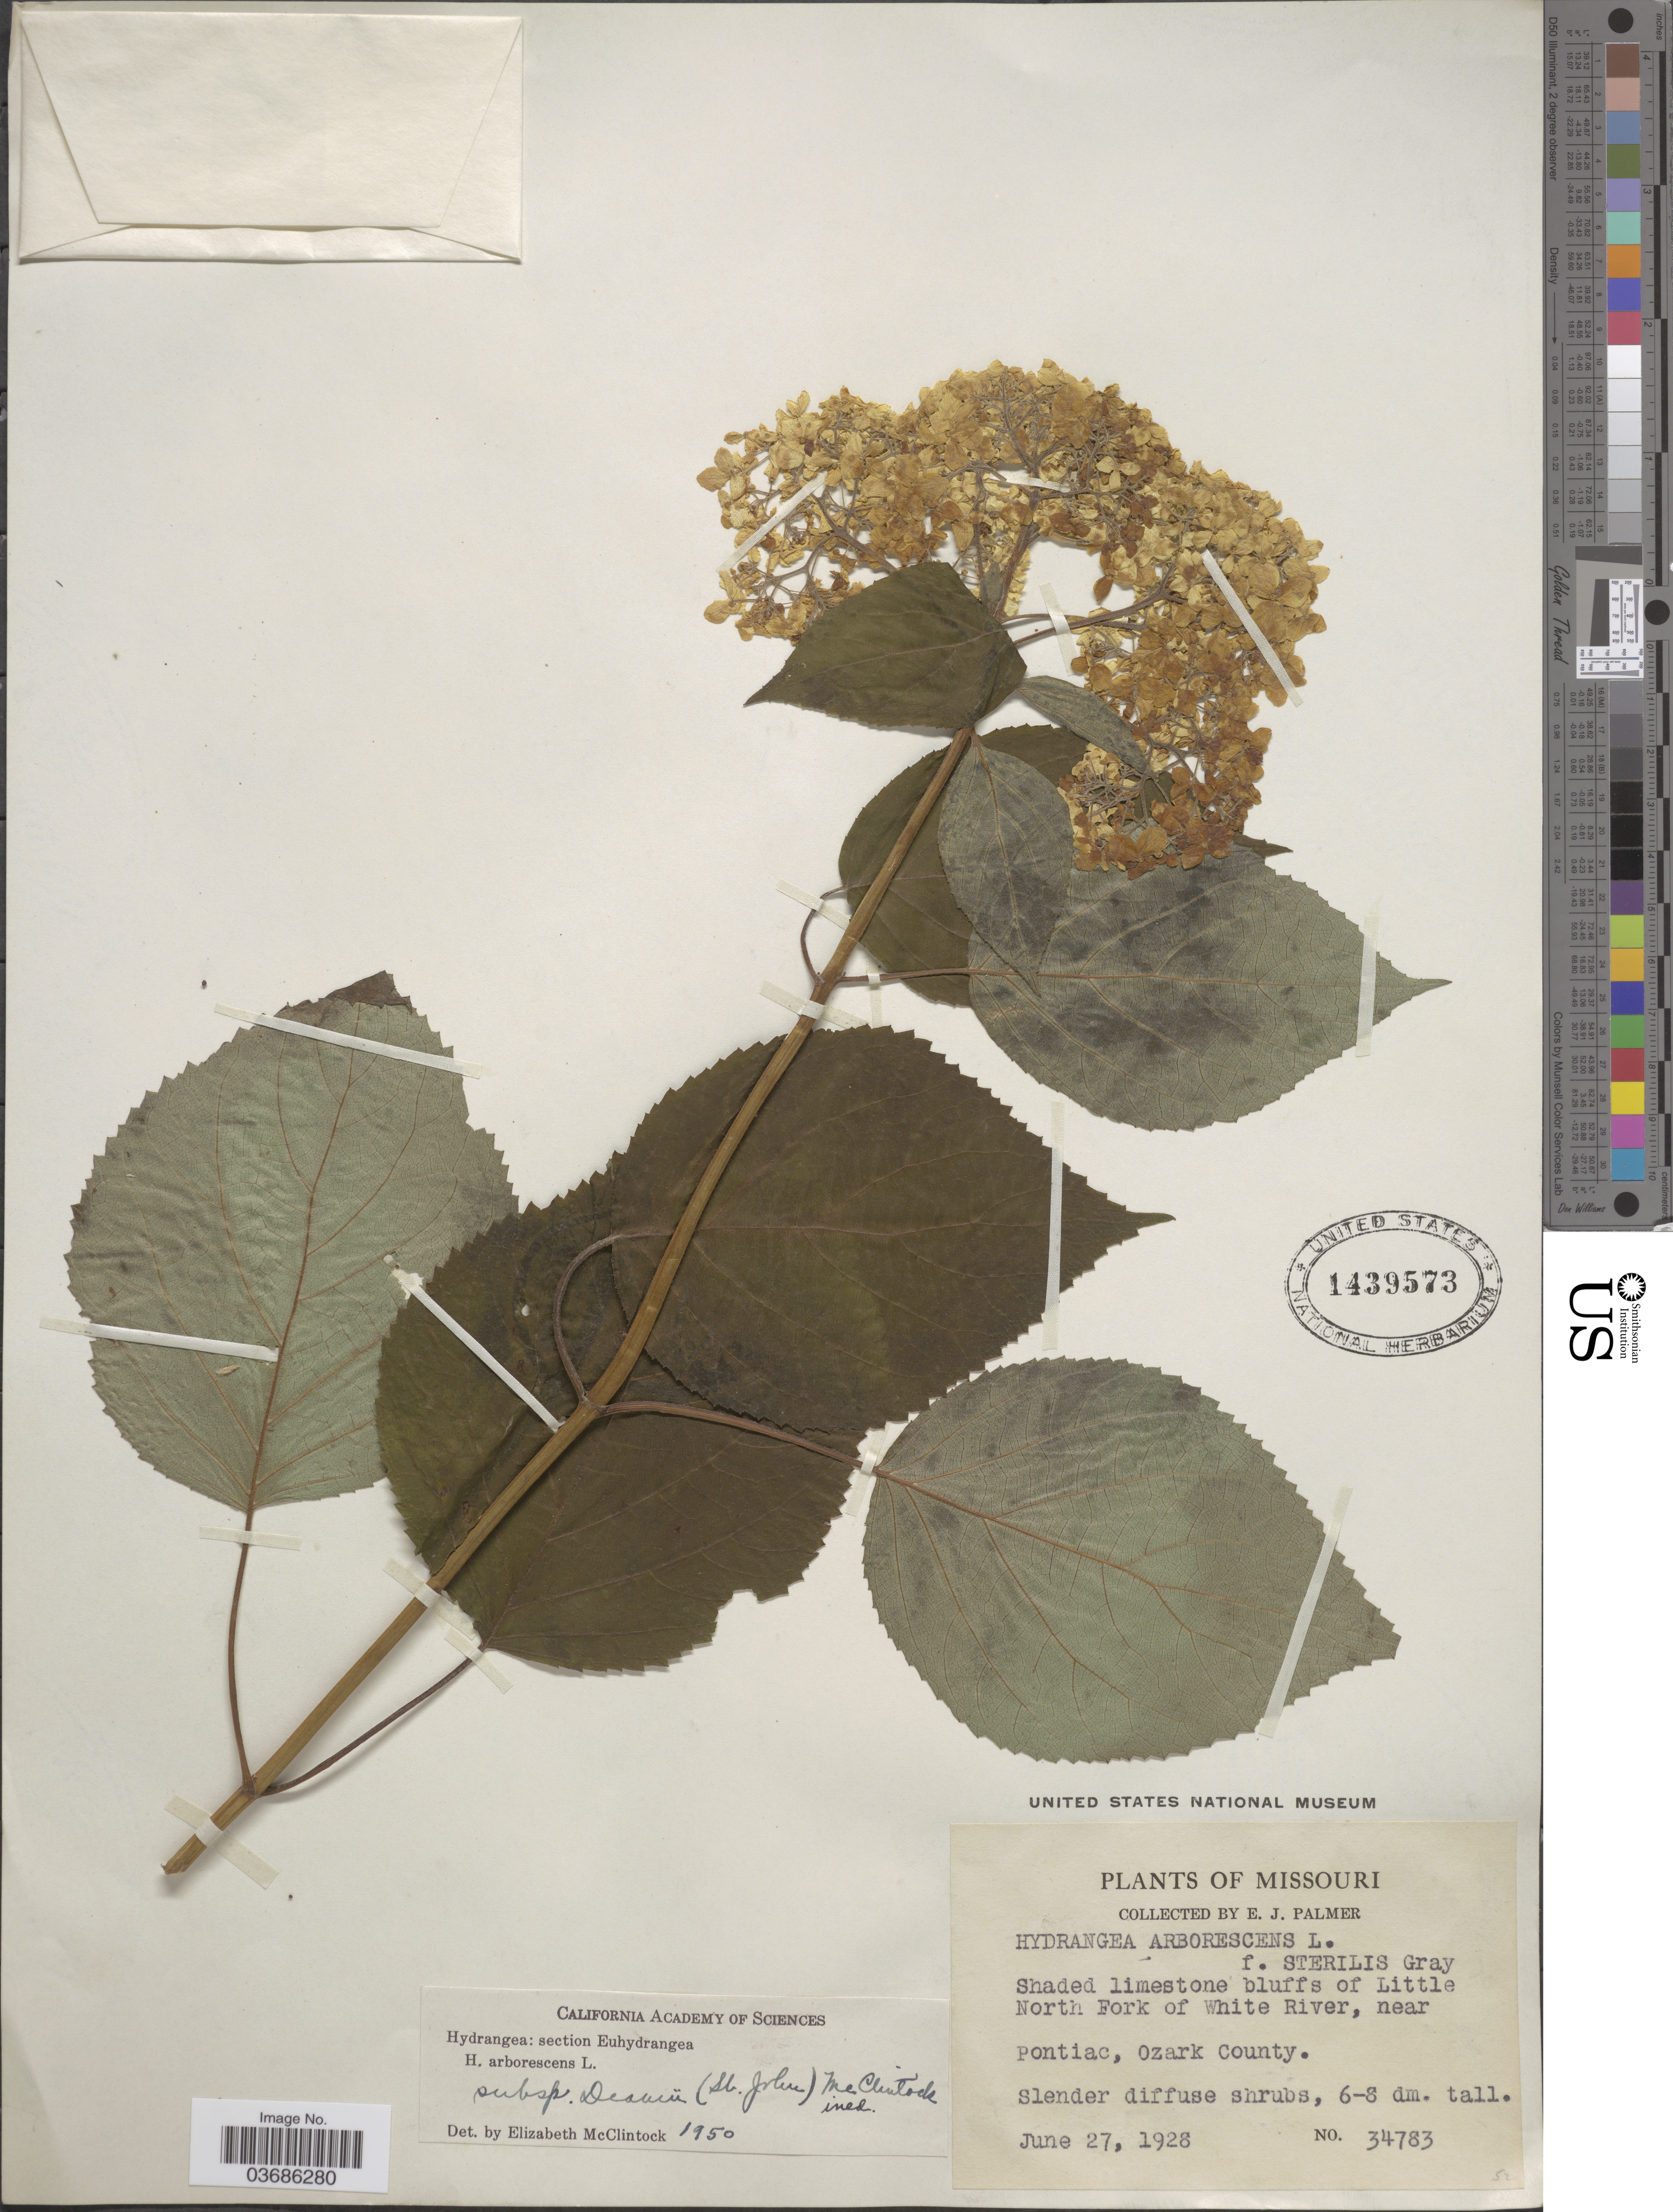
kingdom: Plantae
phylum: Tracheophyta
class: Magnoliopsida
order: Cornales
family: Hydrangeaceae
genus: Hydrangea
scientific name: Hydrangea arborescens var. deamii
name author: H. St. John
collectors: E. J. Palmer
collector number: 34783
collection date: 1928-06-27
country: United States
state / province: Missouri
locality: Shaded limestone bluffs of Little North Fork of White River, near Pontiac, Ozark County.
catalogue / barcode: US 1439573